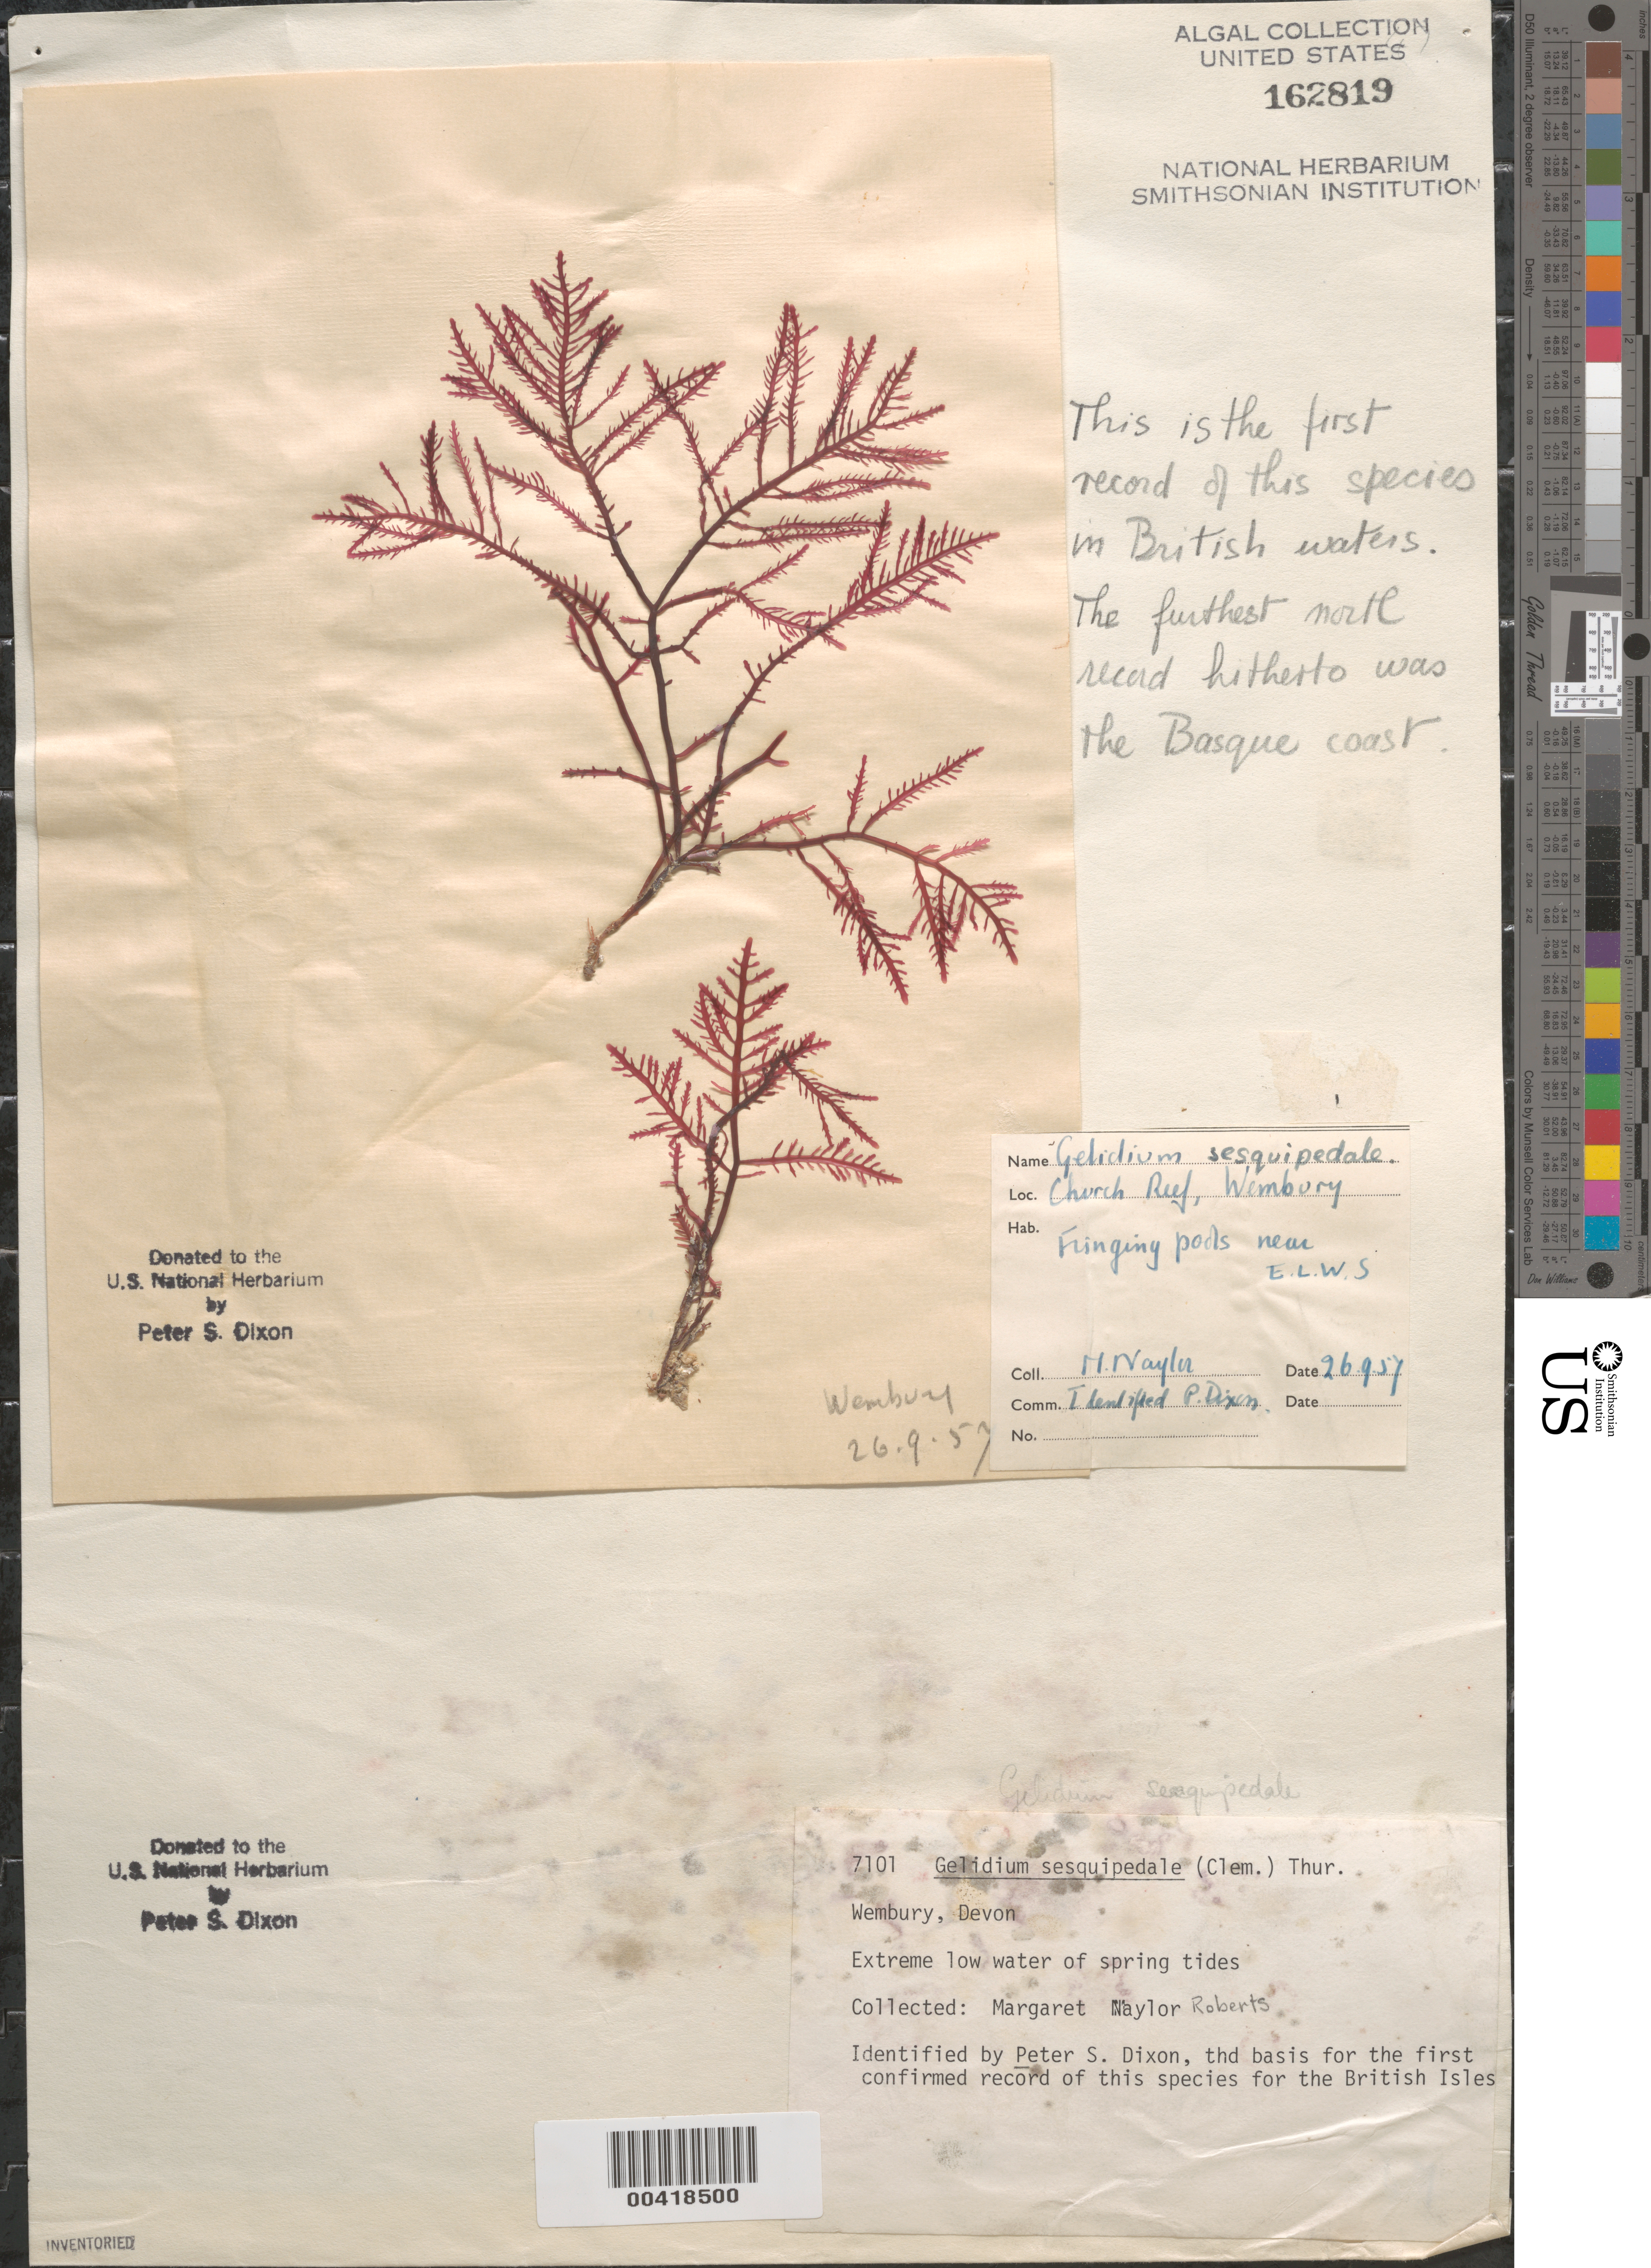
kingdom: Plantae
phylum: Rhodophyta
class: Florideophyceae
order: Gelidiales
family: Gelidiaceae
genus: Gelidium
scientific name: Gelidium corneum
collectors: M. Roberts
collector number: PSD 7101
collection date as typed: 26 Sep 1957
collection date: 1957-09-26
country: United Kingdom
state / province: England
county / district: Devon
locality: Church Reef, Wembury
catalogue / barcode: US 162819